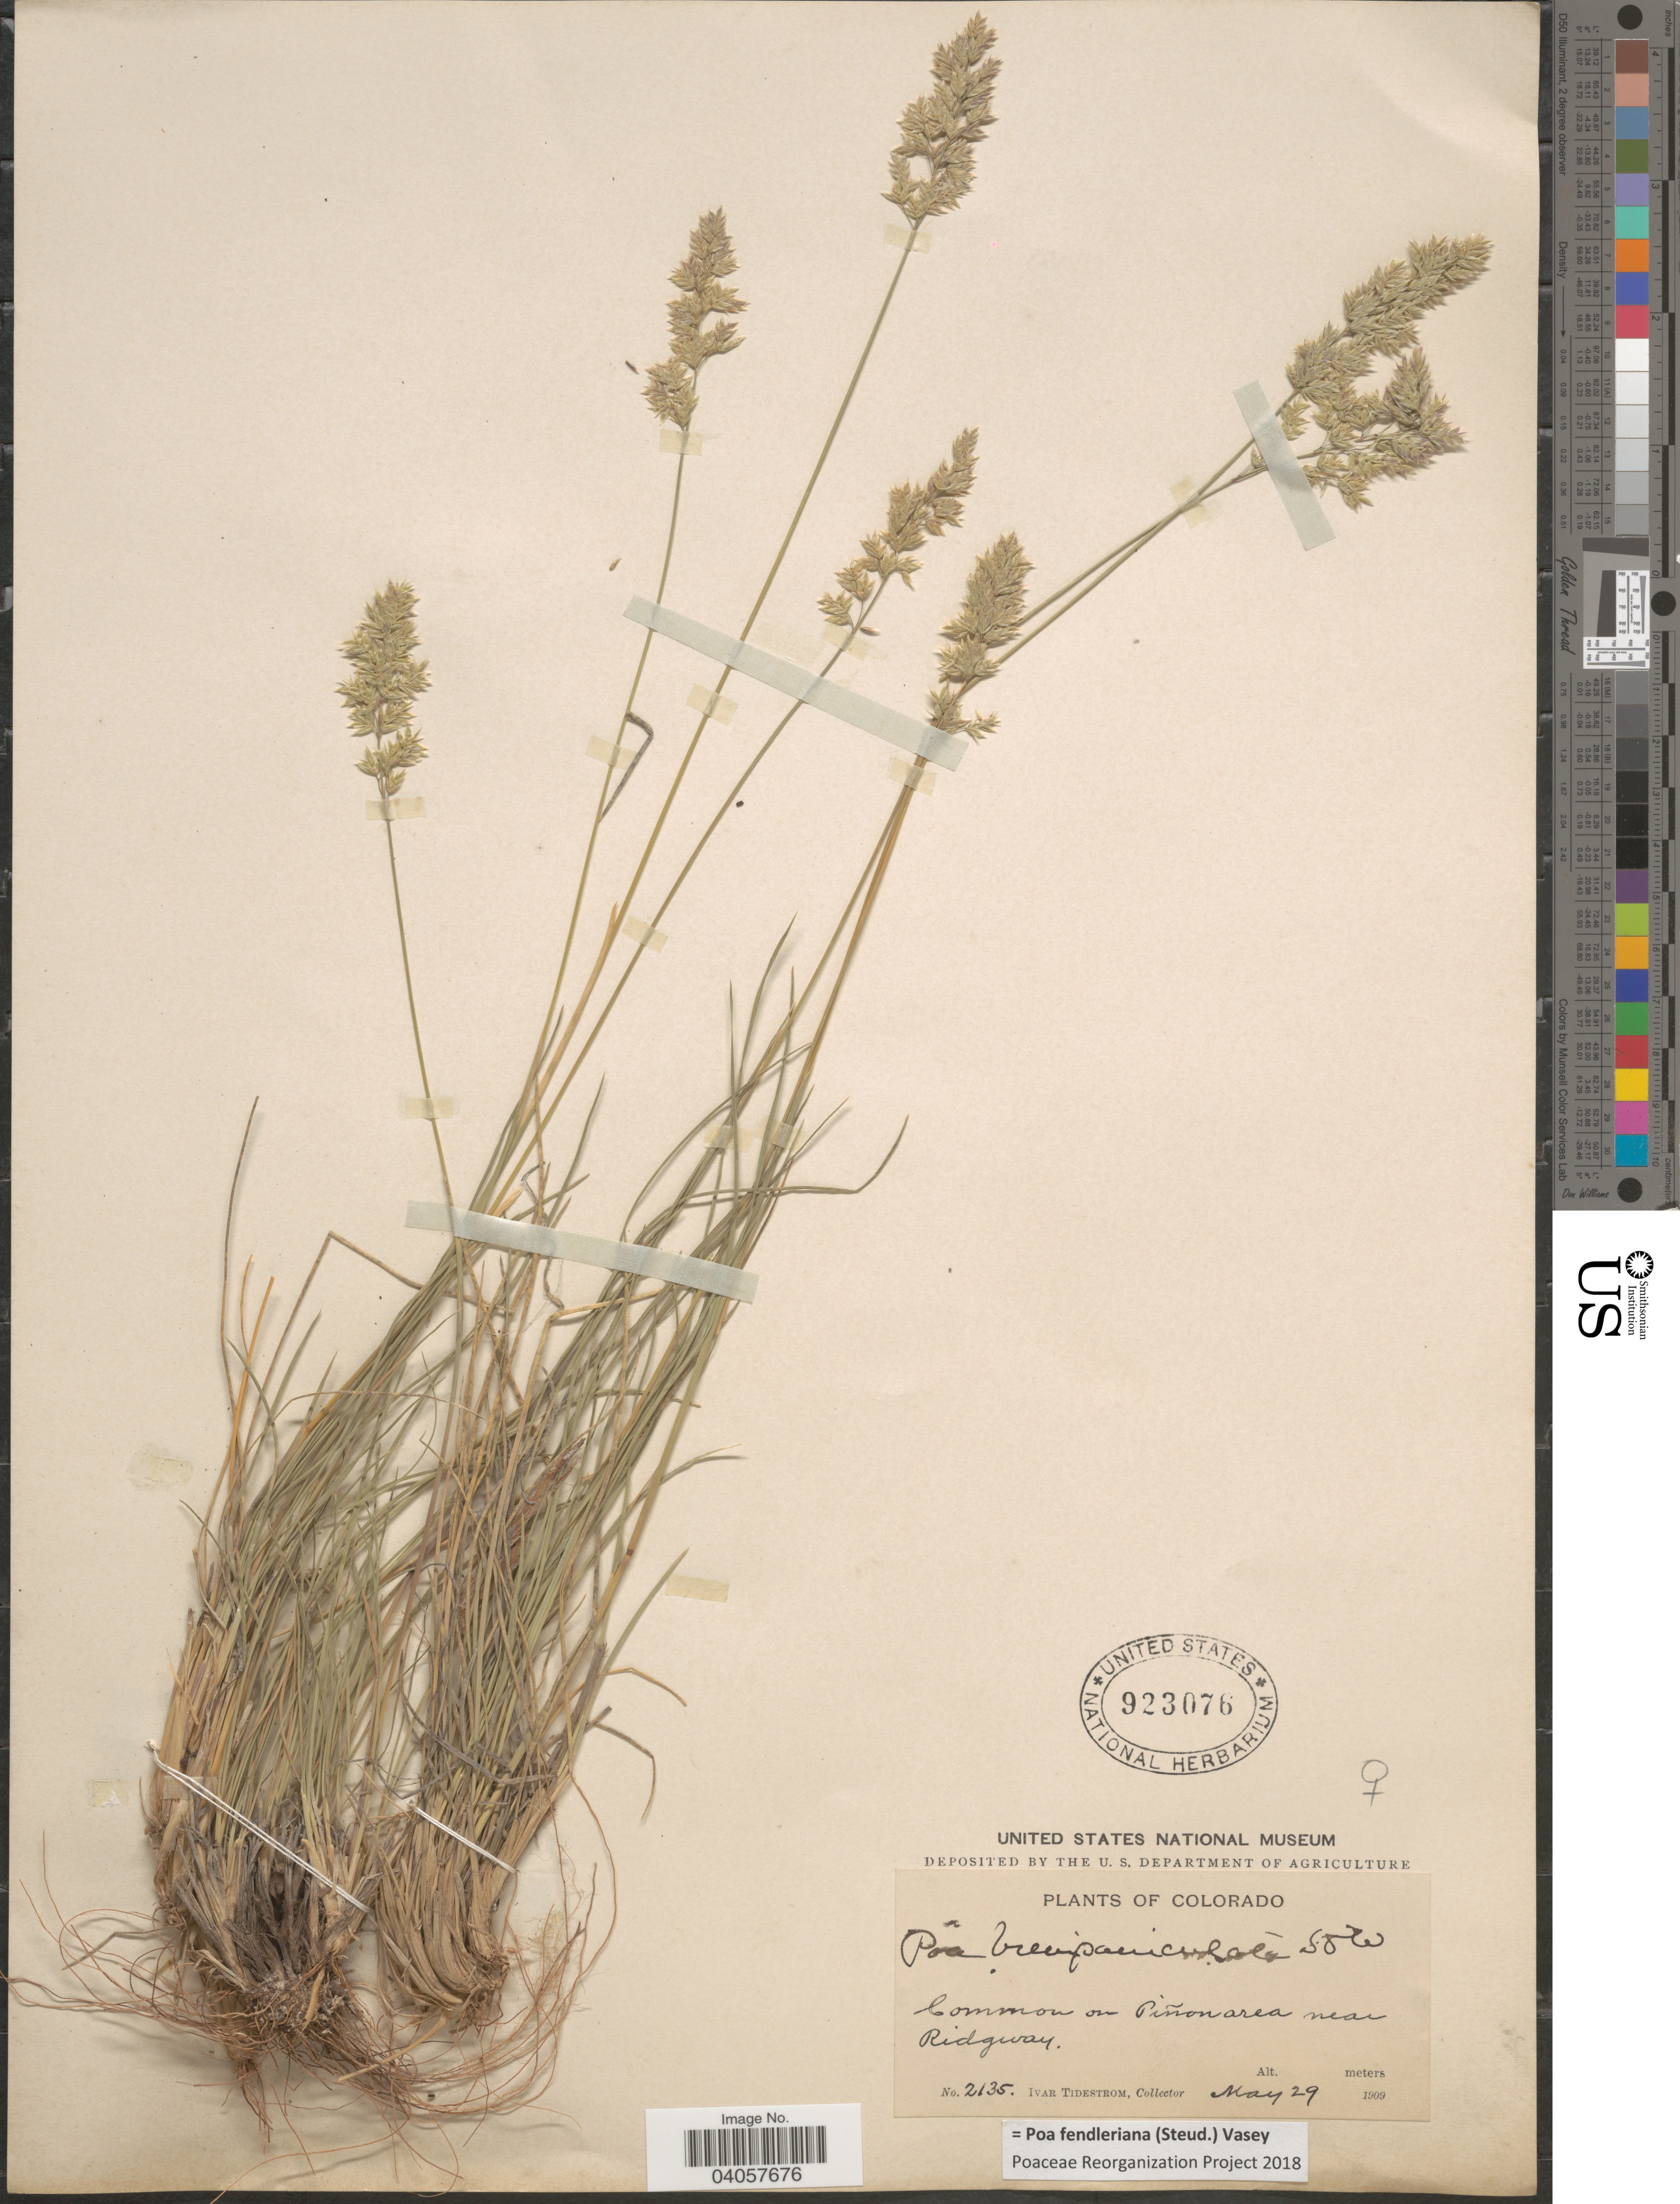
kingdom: Plantae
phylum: Tracheophyta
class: Liliopsida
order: Poales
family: Poaceae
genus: Poa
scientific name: Poa fendleriana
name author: (Steud.) Vasey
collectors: I. F. Tidestrom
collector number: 2135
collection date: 1909-05-29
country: United States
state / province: Colorado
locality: Common in Piñon area near Ridgway.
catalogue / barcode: US 923076